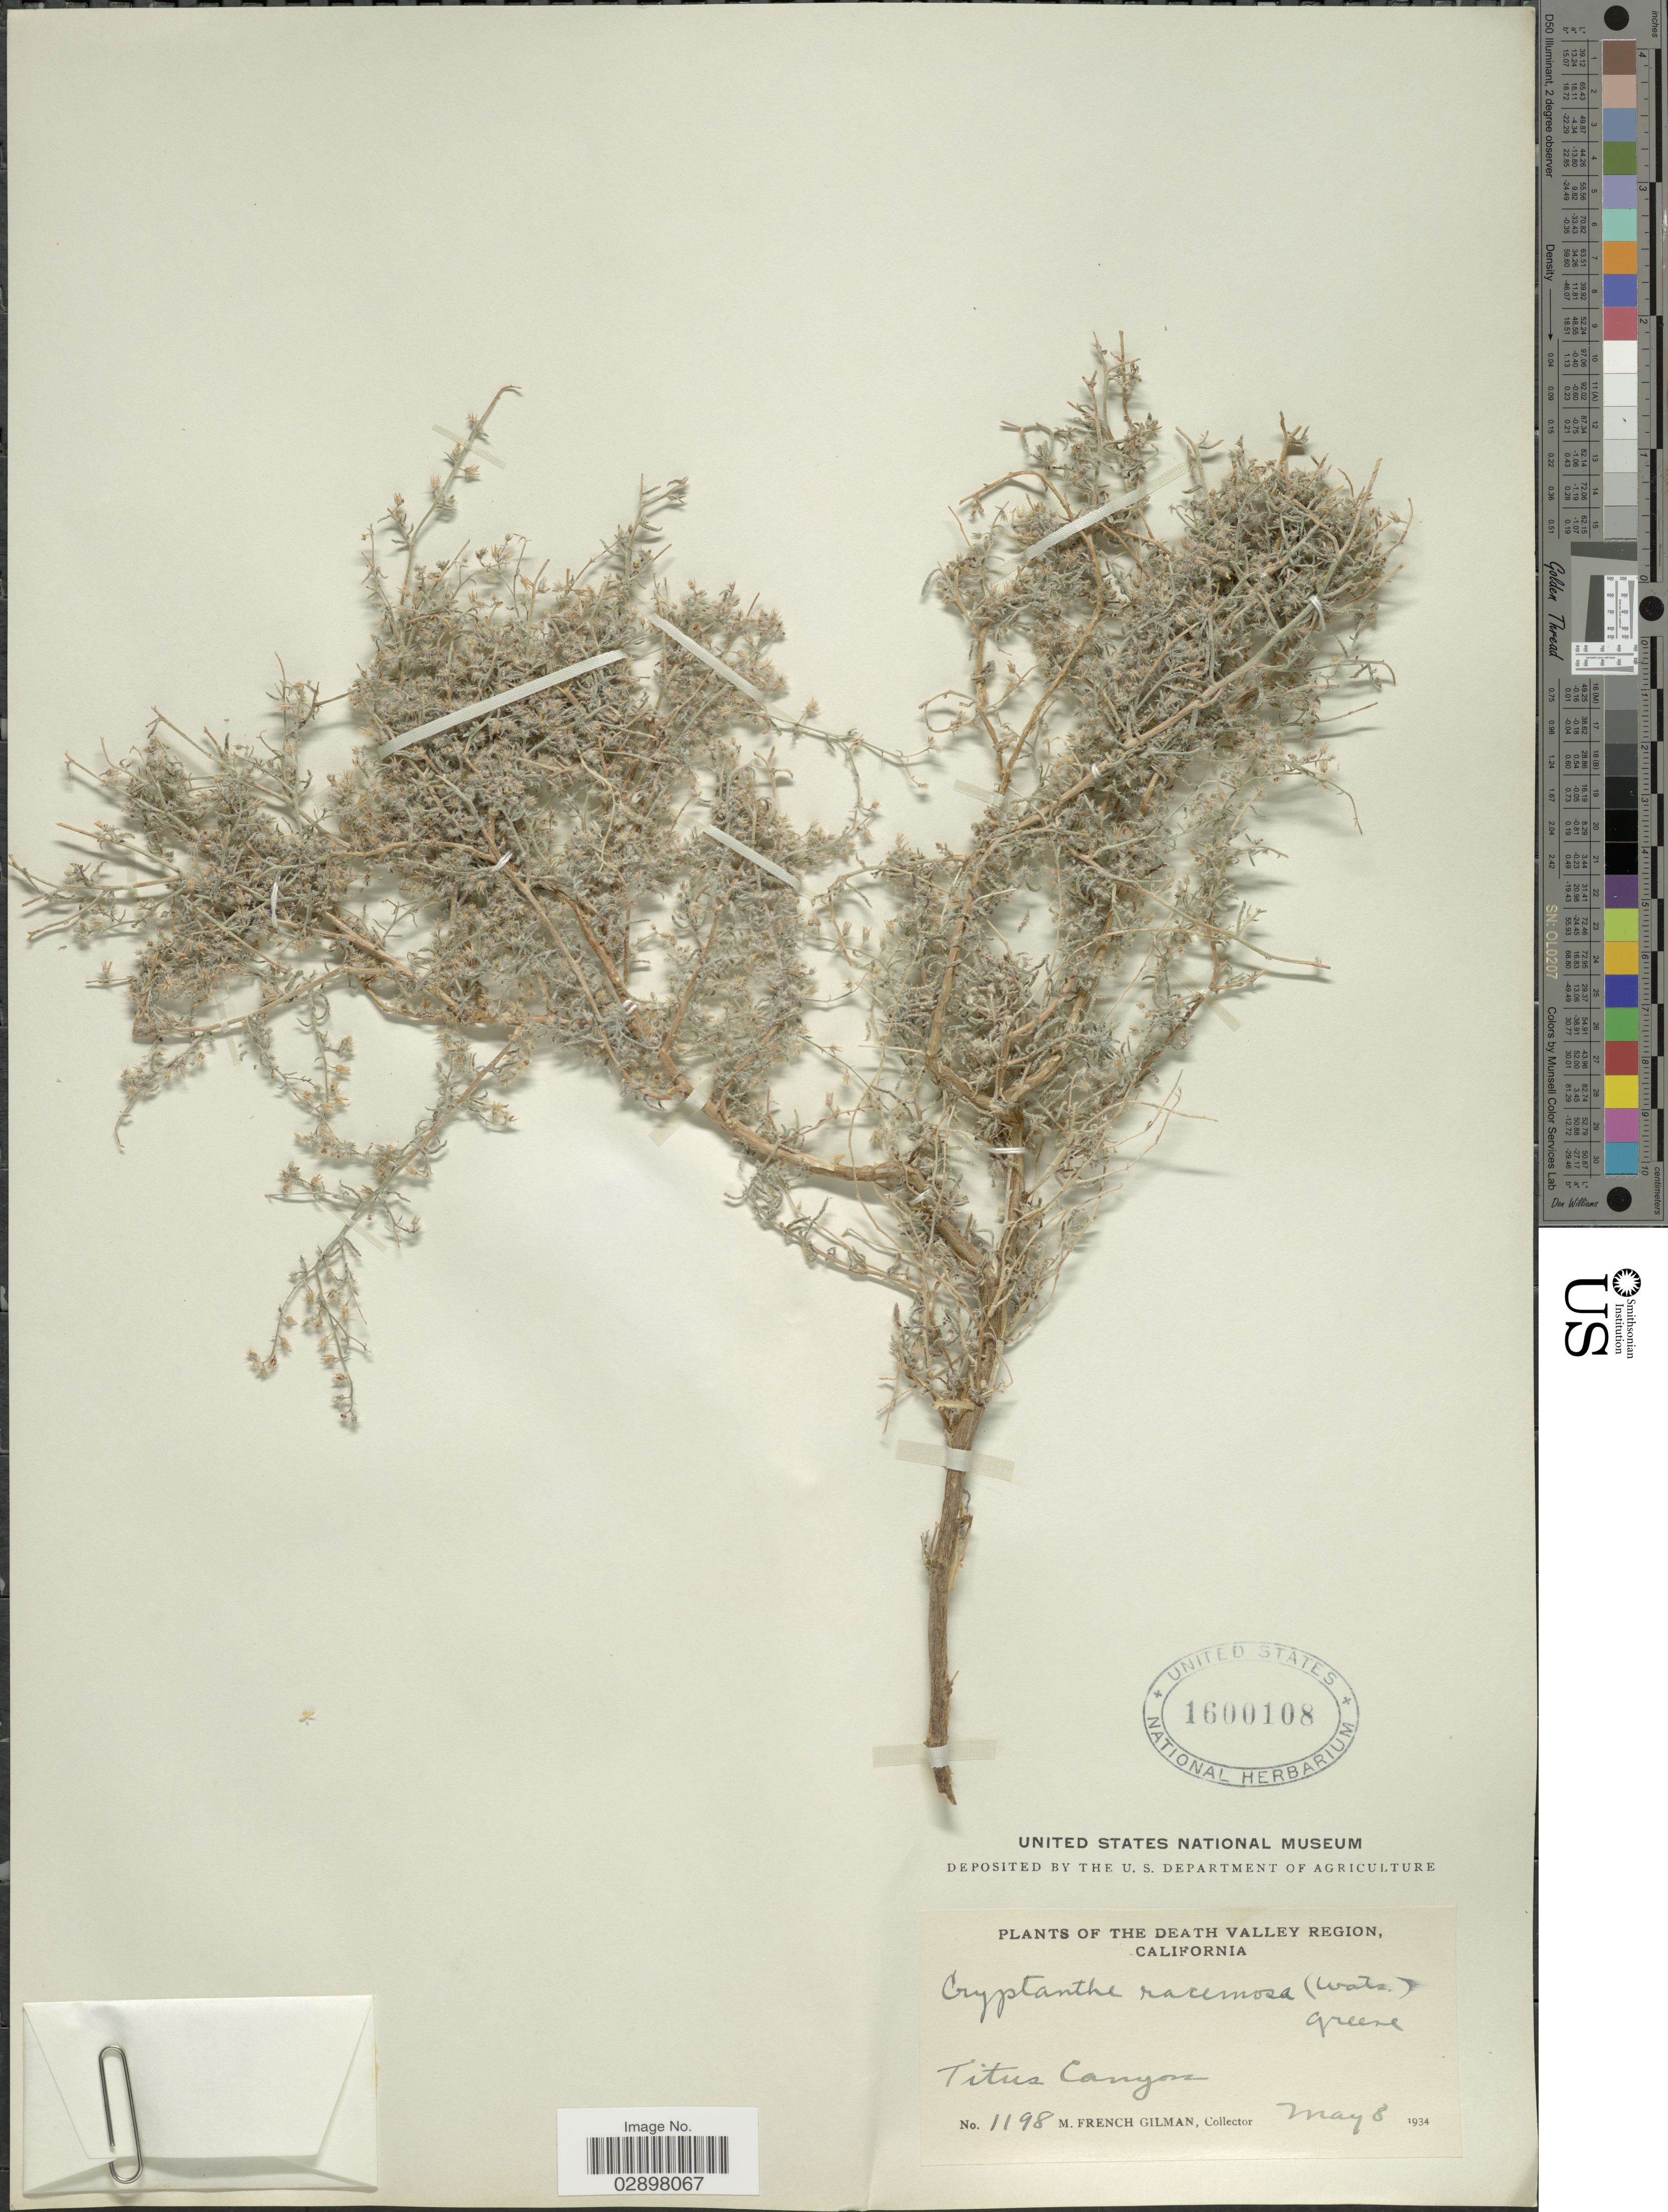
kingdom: Plantae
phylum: Tracheophyta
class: Magnoliopsida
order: Boraginales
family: Boraginaceae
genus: Cryptantha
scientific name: Cryptantha racemosa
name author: (S. Watson) Greene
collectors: M. F. Gilman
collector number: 1198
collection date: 1934-05-08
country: United States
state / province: California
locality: The Death Valley Region, Titus Canyon.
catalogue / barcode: US 1600108